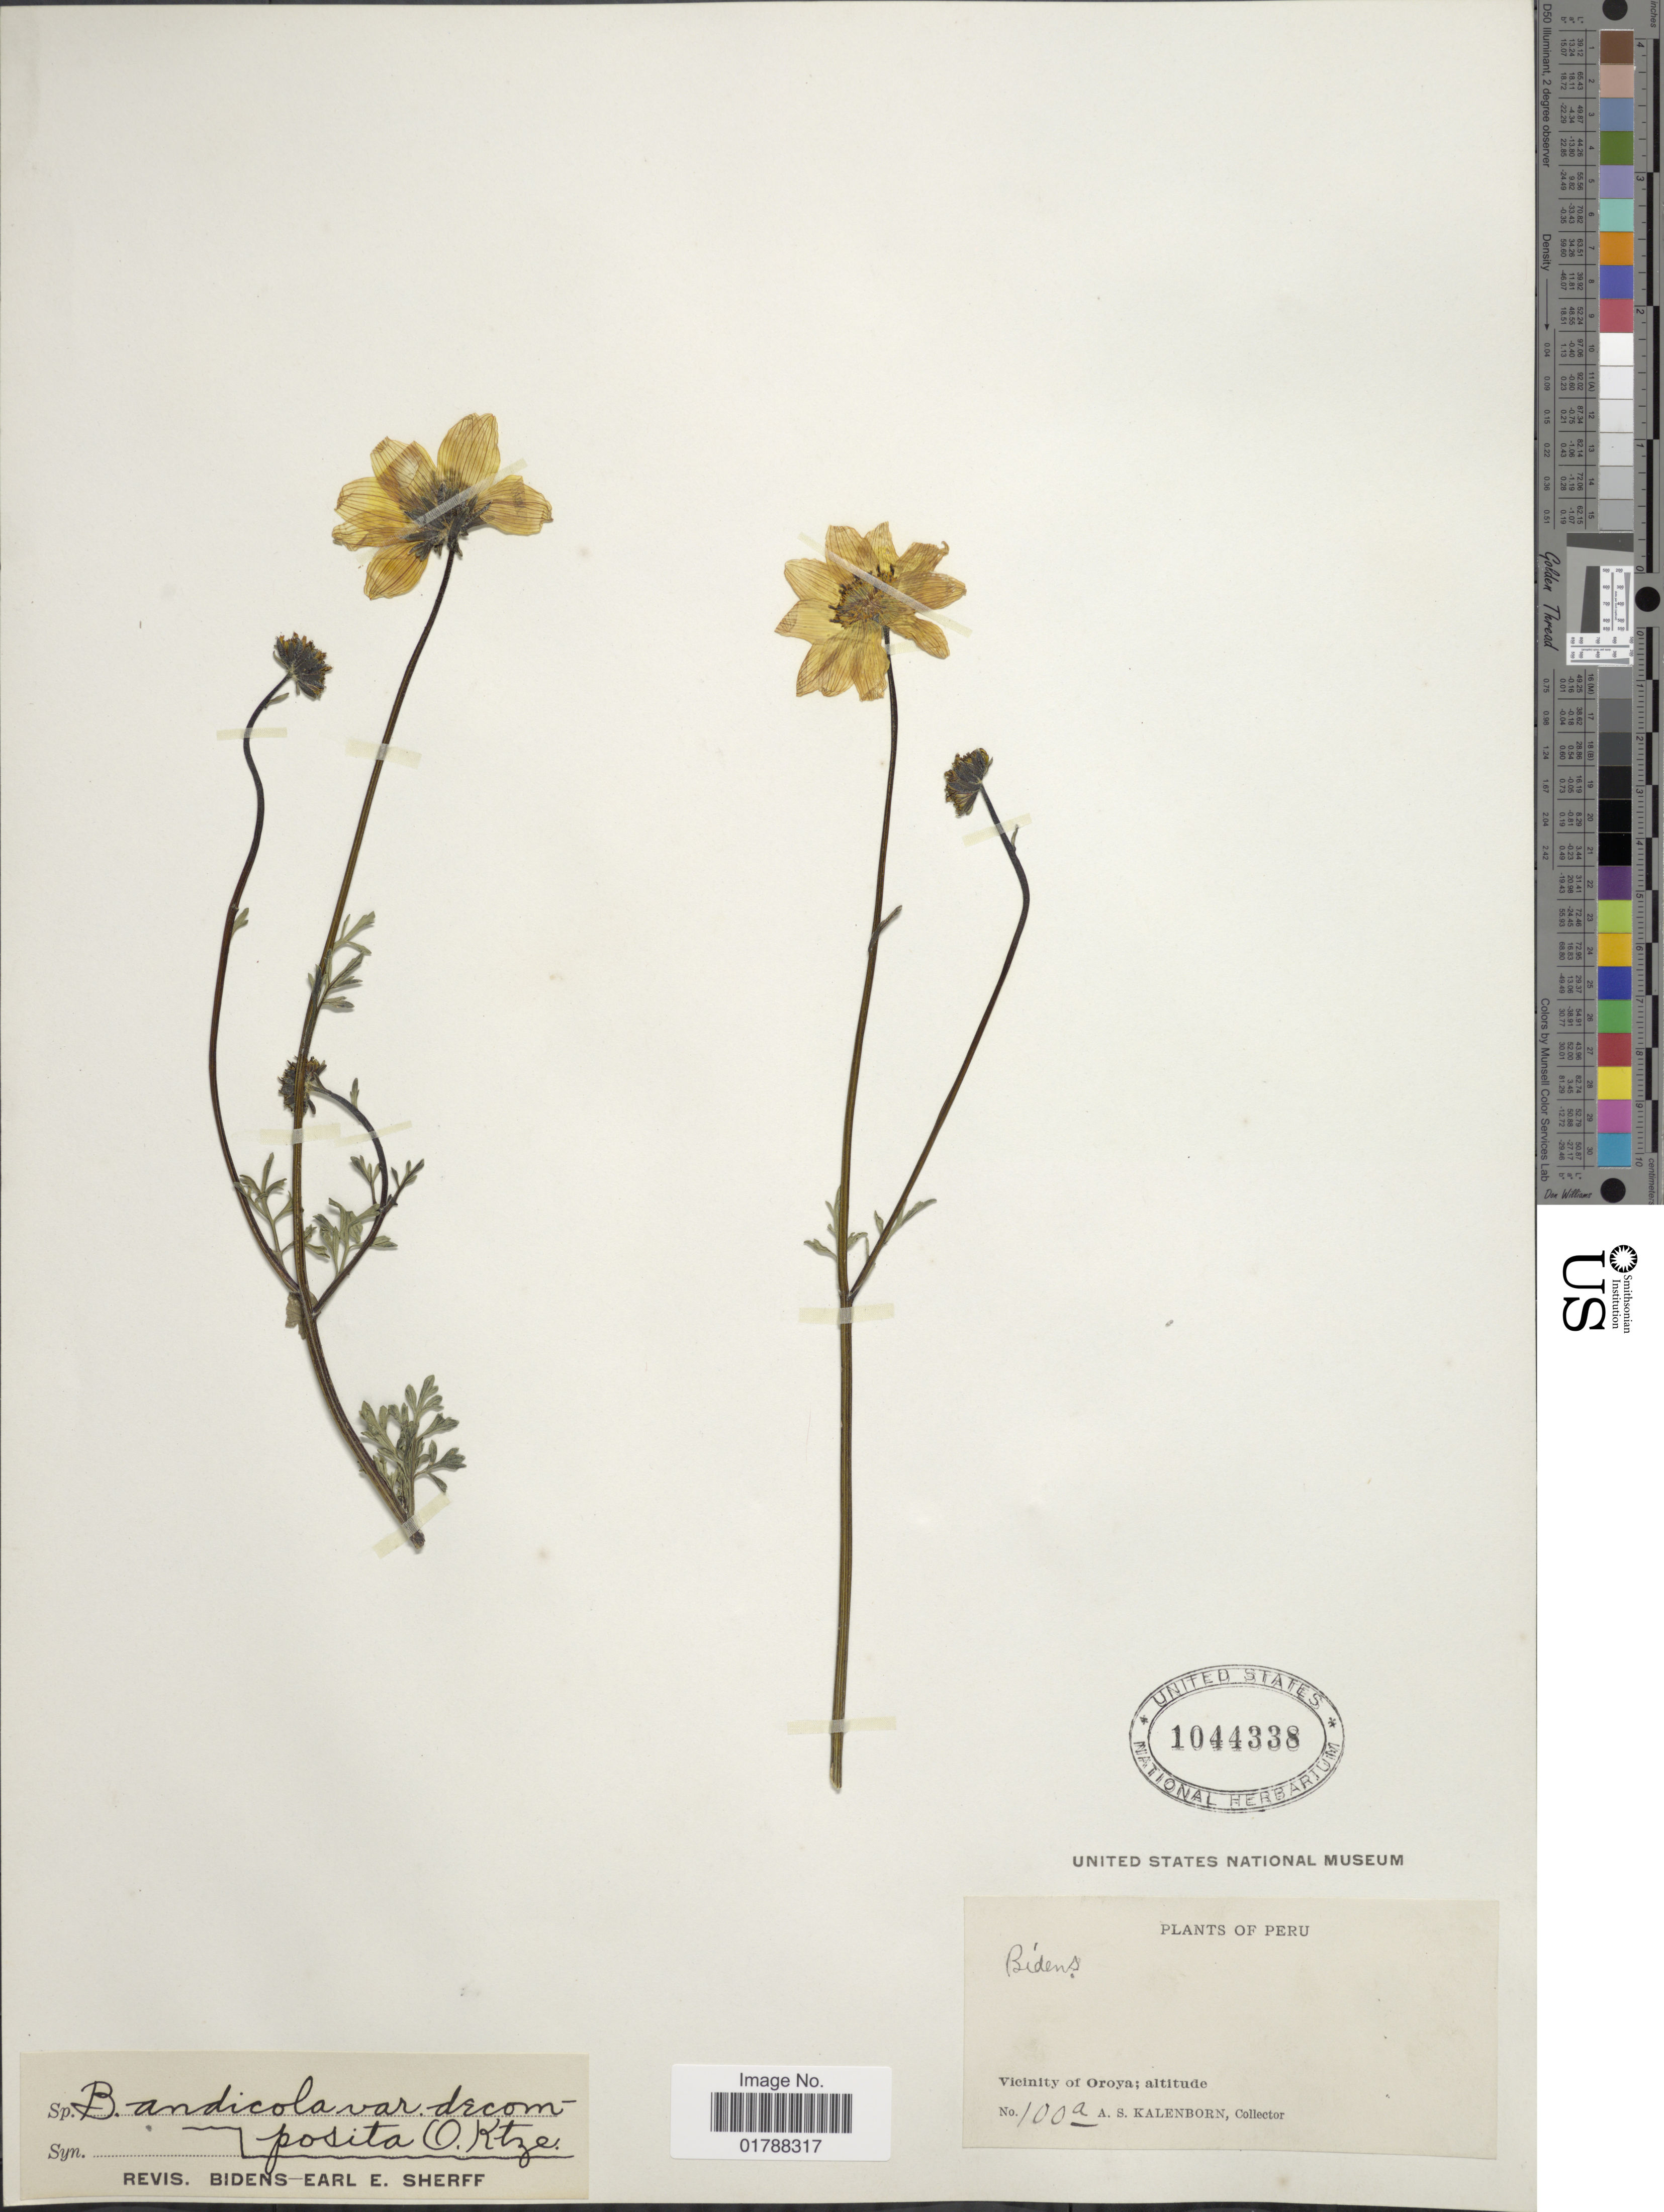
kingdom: Plantae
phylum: Tracheophyta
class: Magnoliopsida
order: Asterales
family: Asteraceae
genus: Bidens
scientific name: Bidens andicola var. decomposita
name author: Kuntze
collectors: A. Kalenborn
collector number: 100a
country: Peru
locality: Vicinity of Oroya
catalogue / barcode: US 1044338